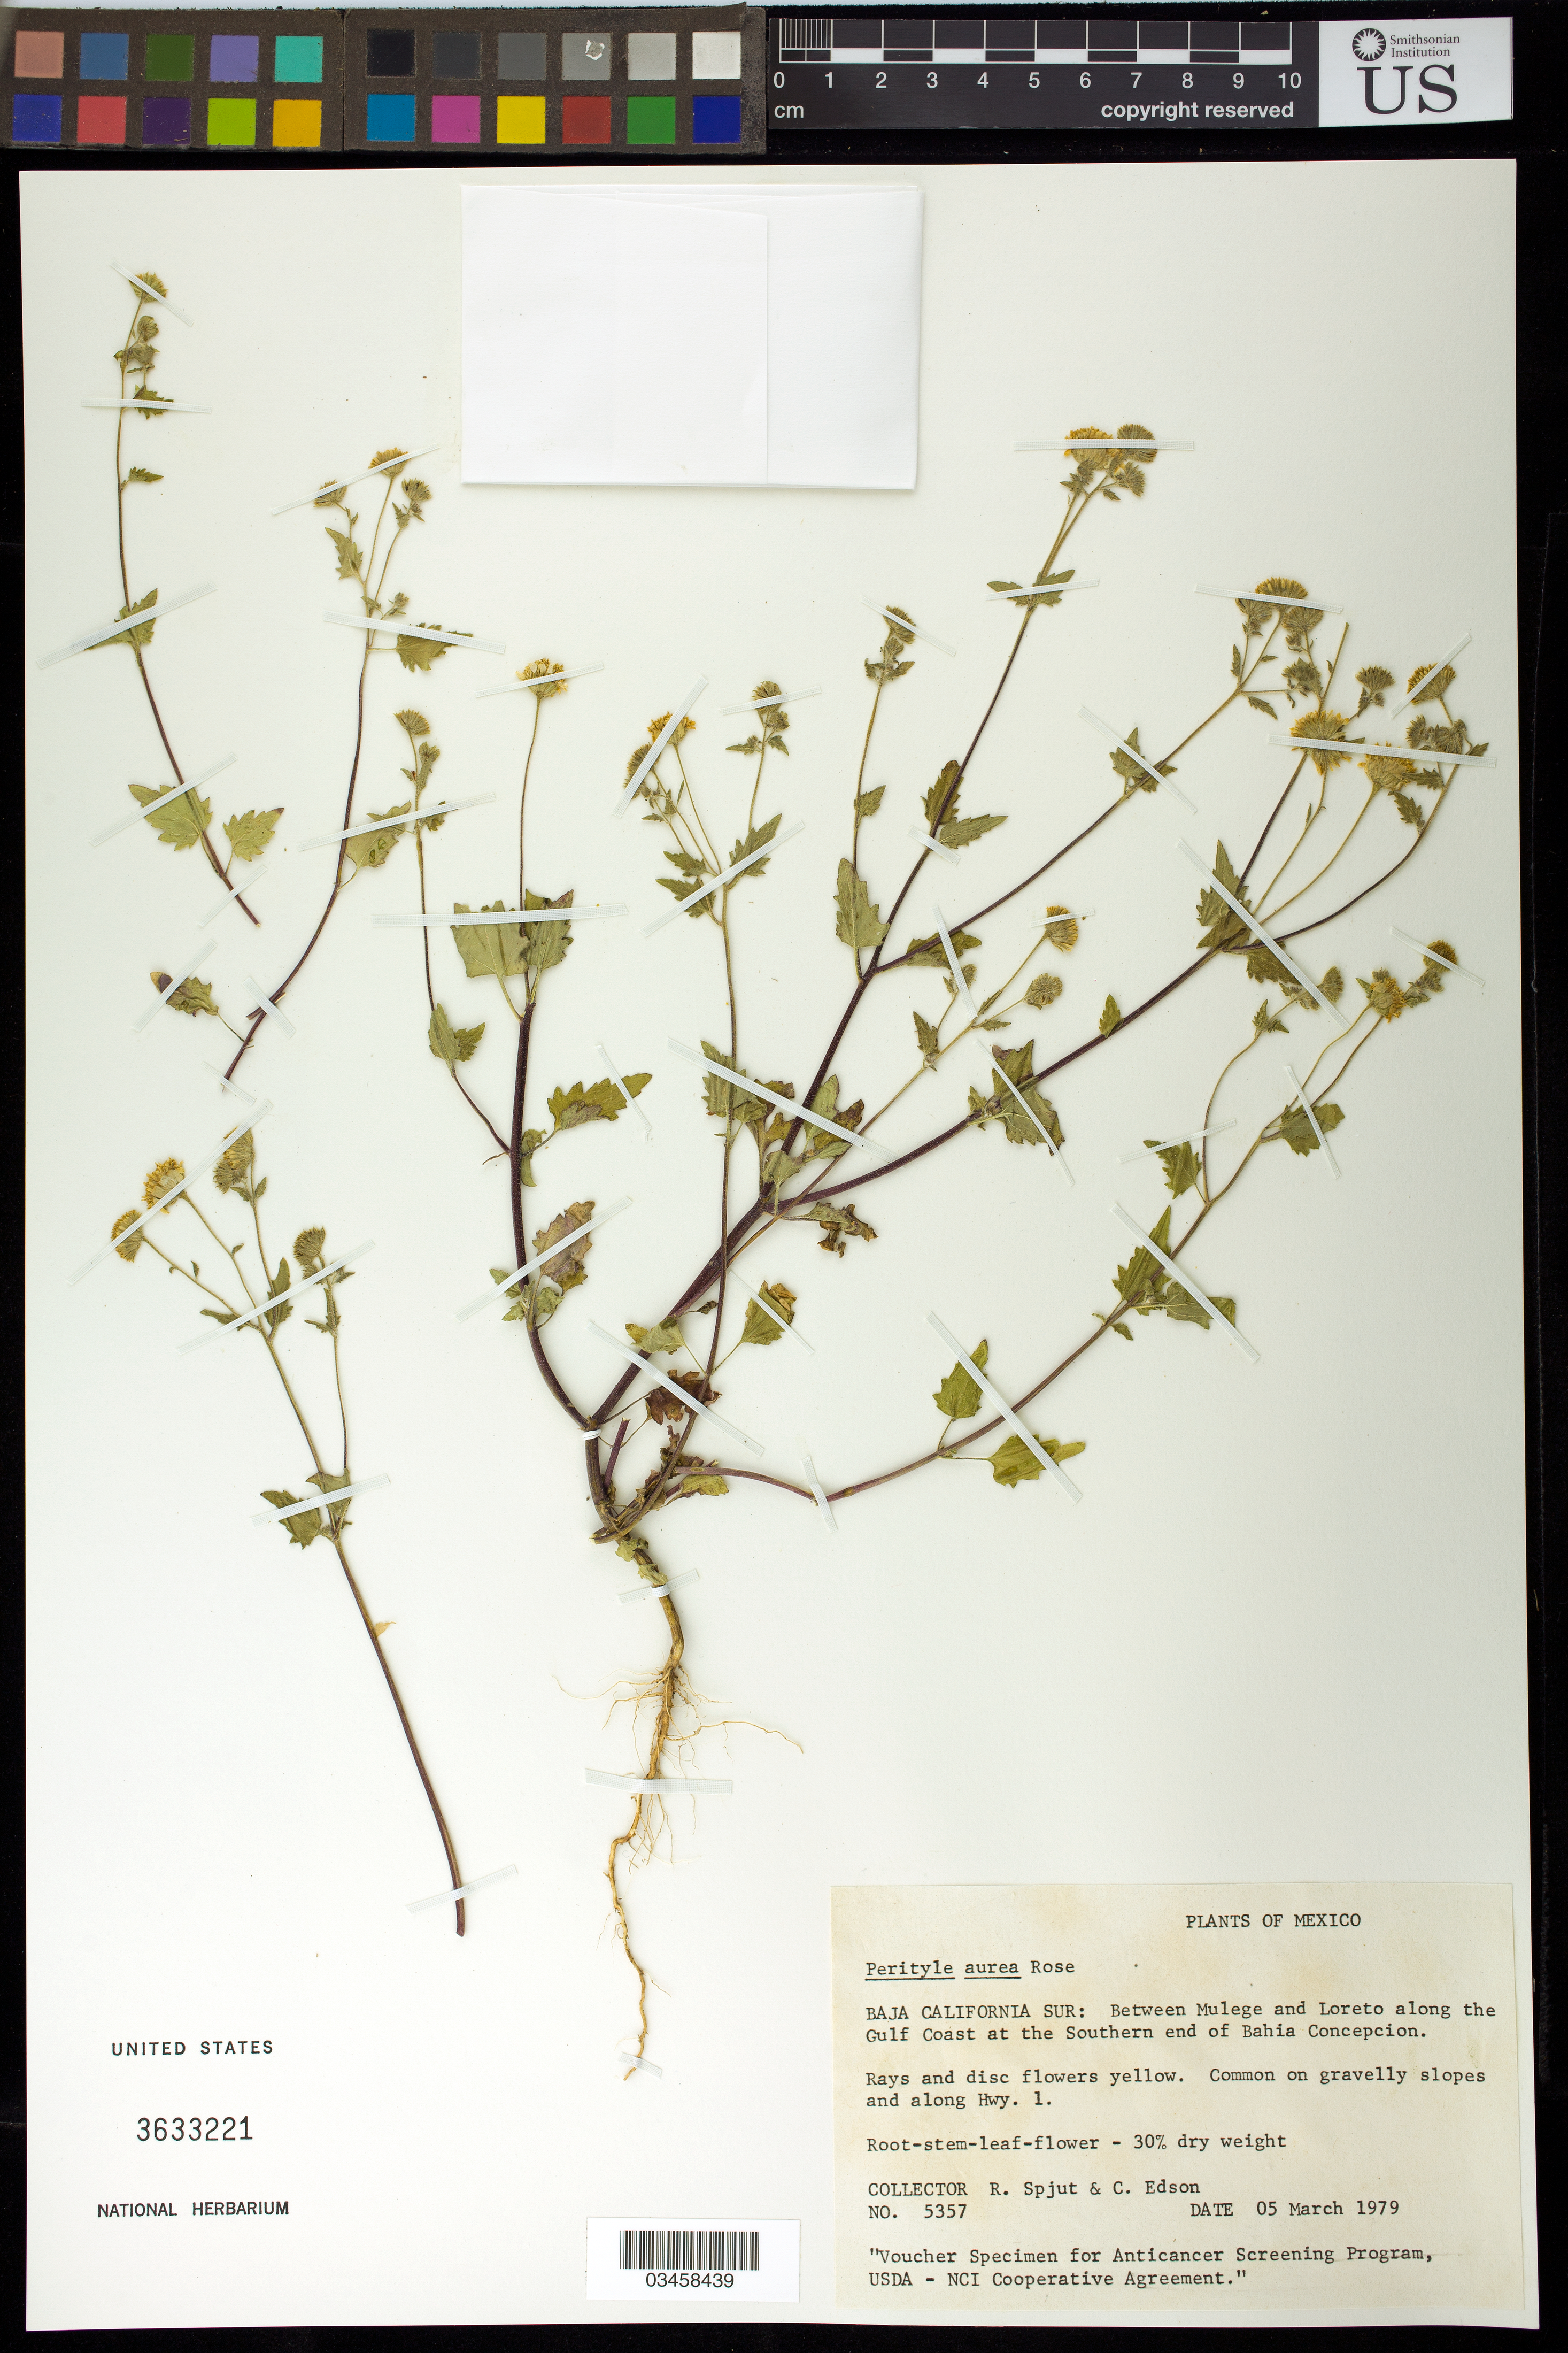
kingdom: Plantae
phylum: Tracheophyta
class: Magnoliopsida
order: Asterales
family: Asteraceae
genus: Perityle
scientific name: Perityle aurea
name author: Rose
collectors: R. Spjut & C. Edson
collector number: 5357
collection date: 1979-03-05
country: Mexico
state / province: Baja California Sur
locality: Bahia Concepcion, between Mulege and Loreto.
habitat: Common on gravelly slopes and along Hwy 1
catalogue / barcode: US 3633221